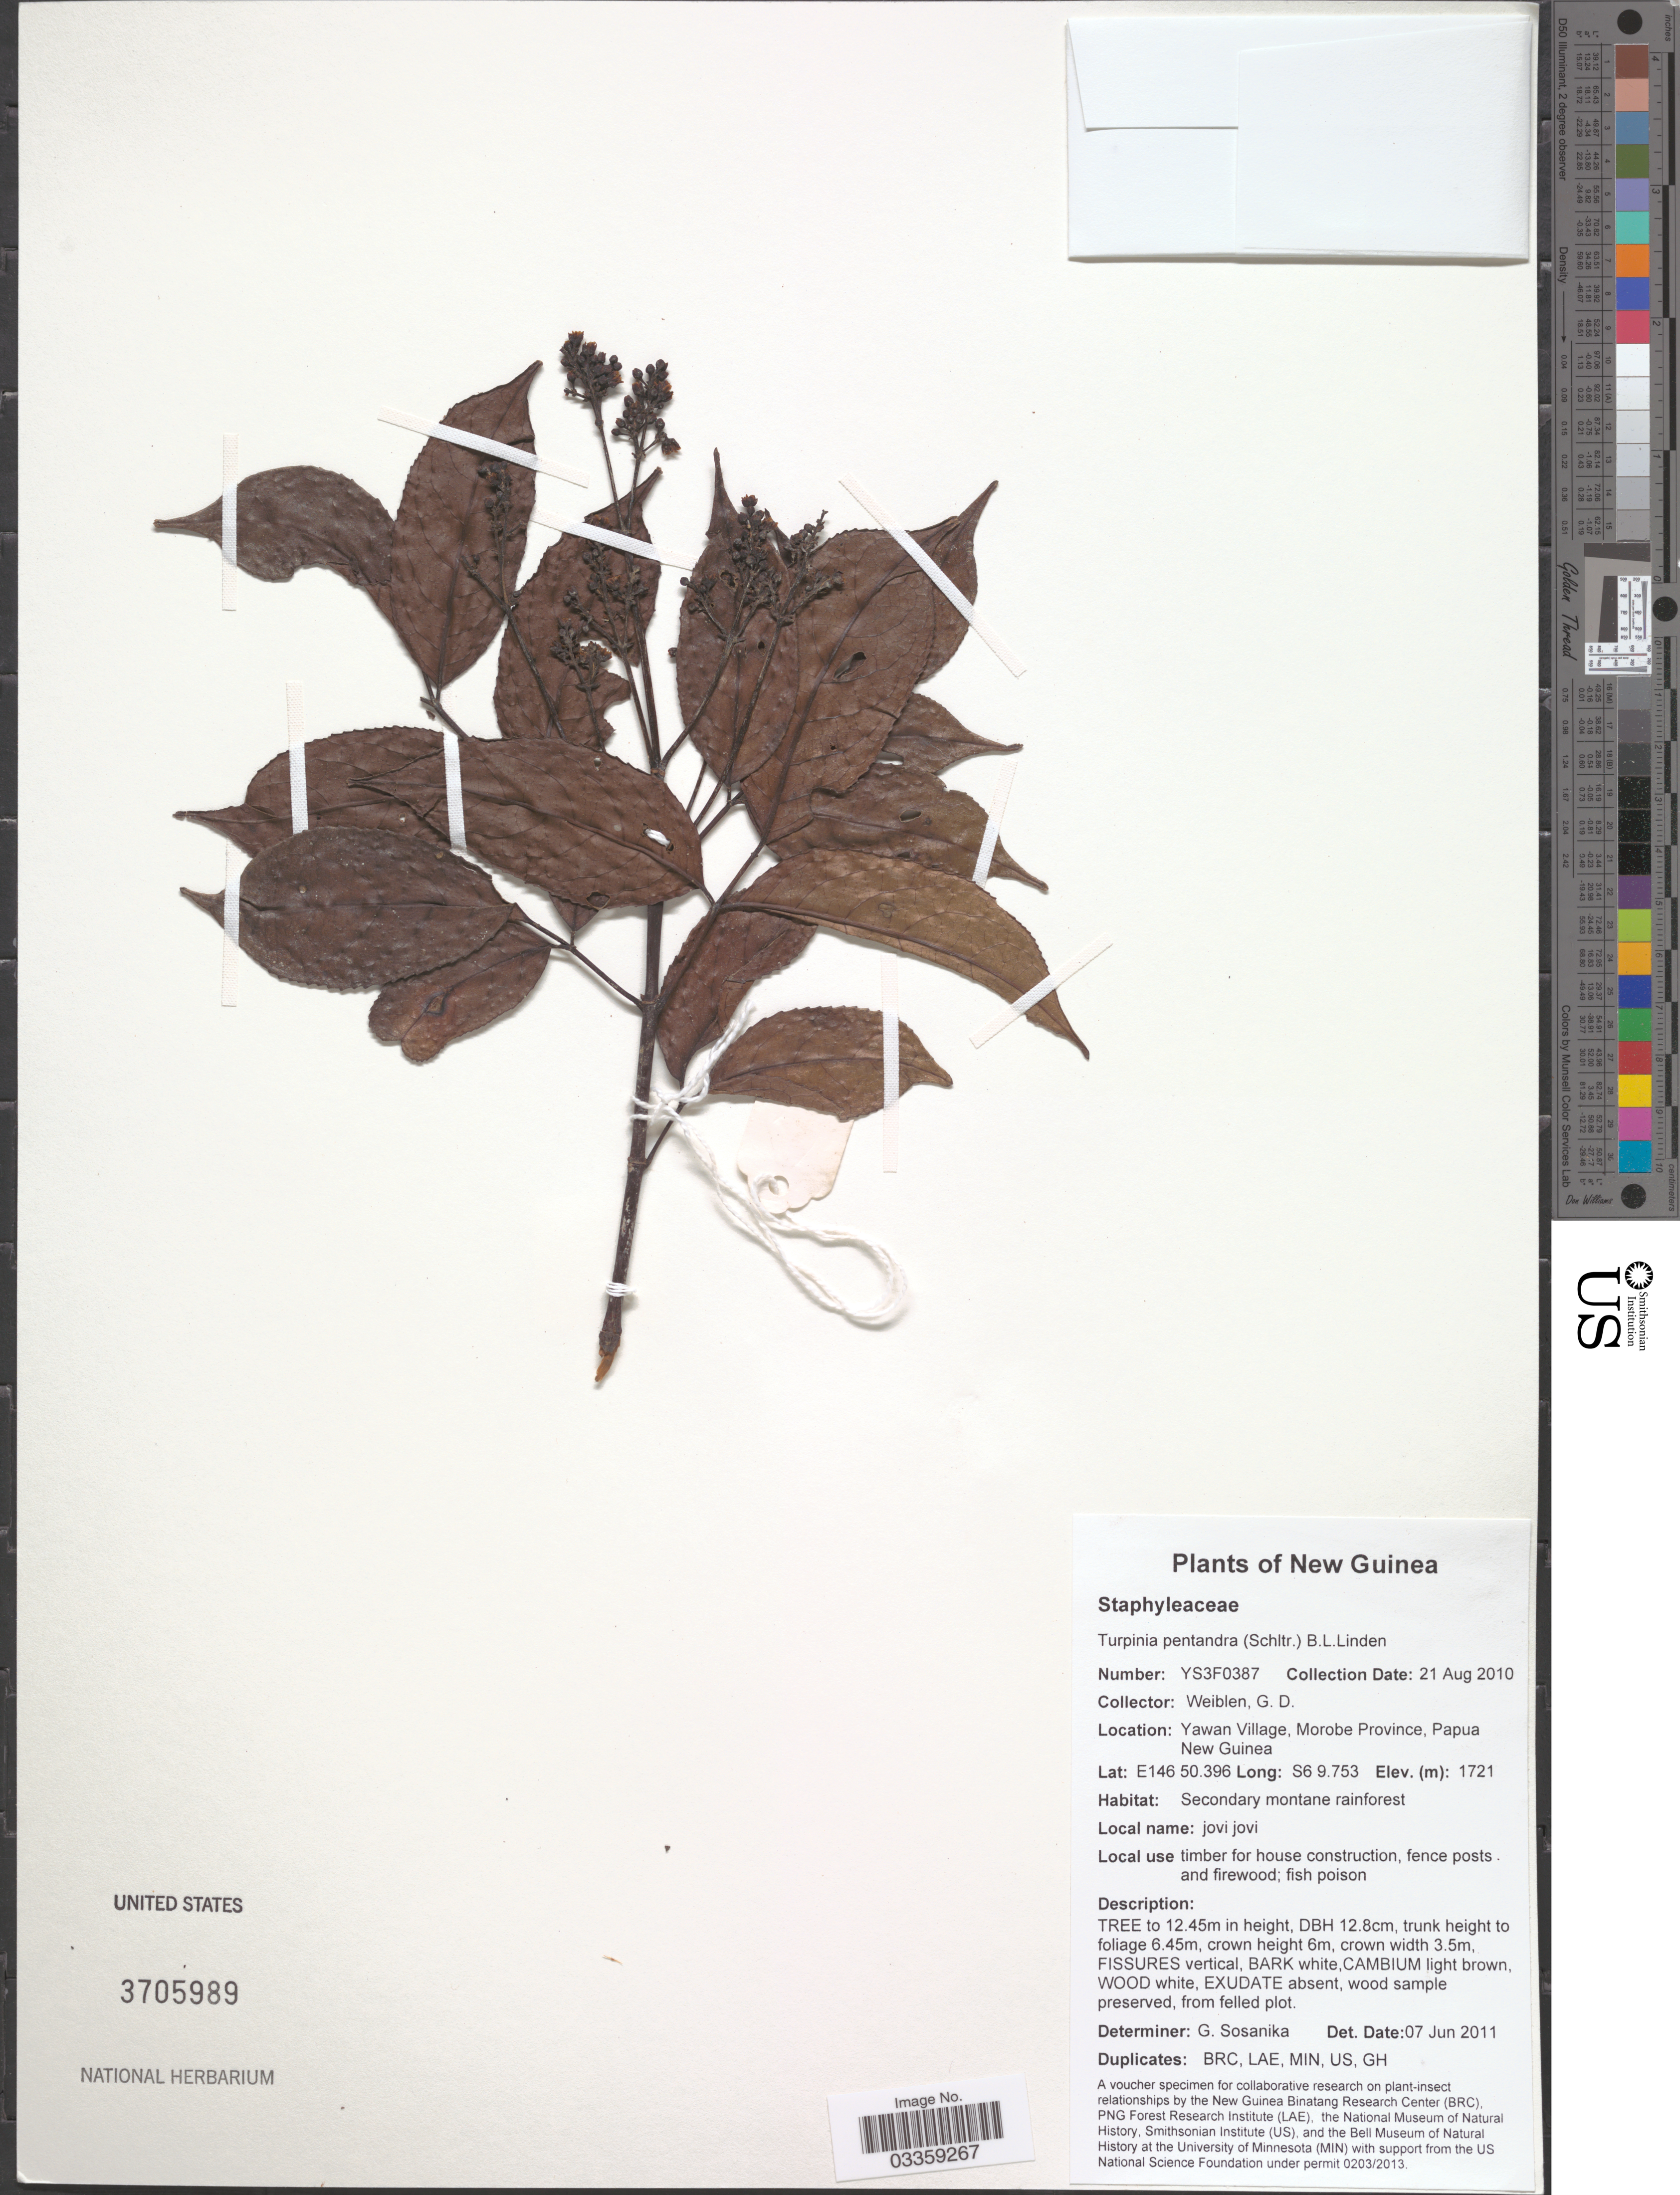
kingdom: Plantae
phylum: Tracheophyta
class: Magnoliopsida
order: Crossosomatales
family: Staphyleaceae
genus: Turpinia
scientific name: Turpinia pentandra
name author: (Schltr.) B.L. Linden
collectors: G. D. Weiblen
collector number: YS3F0387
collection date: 2010-08-21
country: Papua New Guinea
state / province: Morobe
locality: New Guinea, Yawan Village, Morobe Province.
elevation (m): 1721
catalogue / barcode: US 3705989